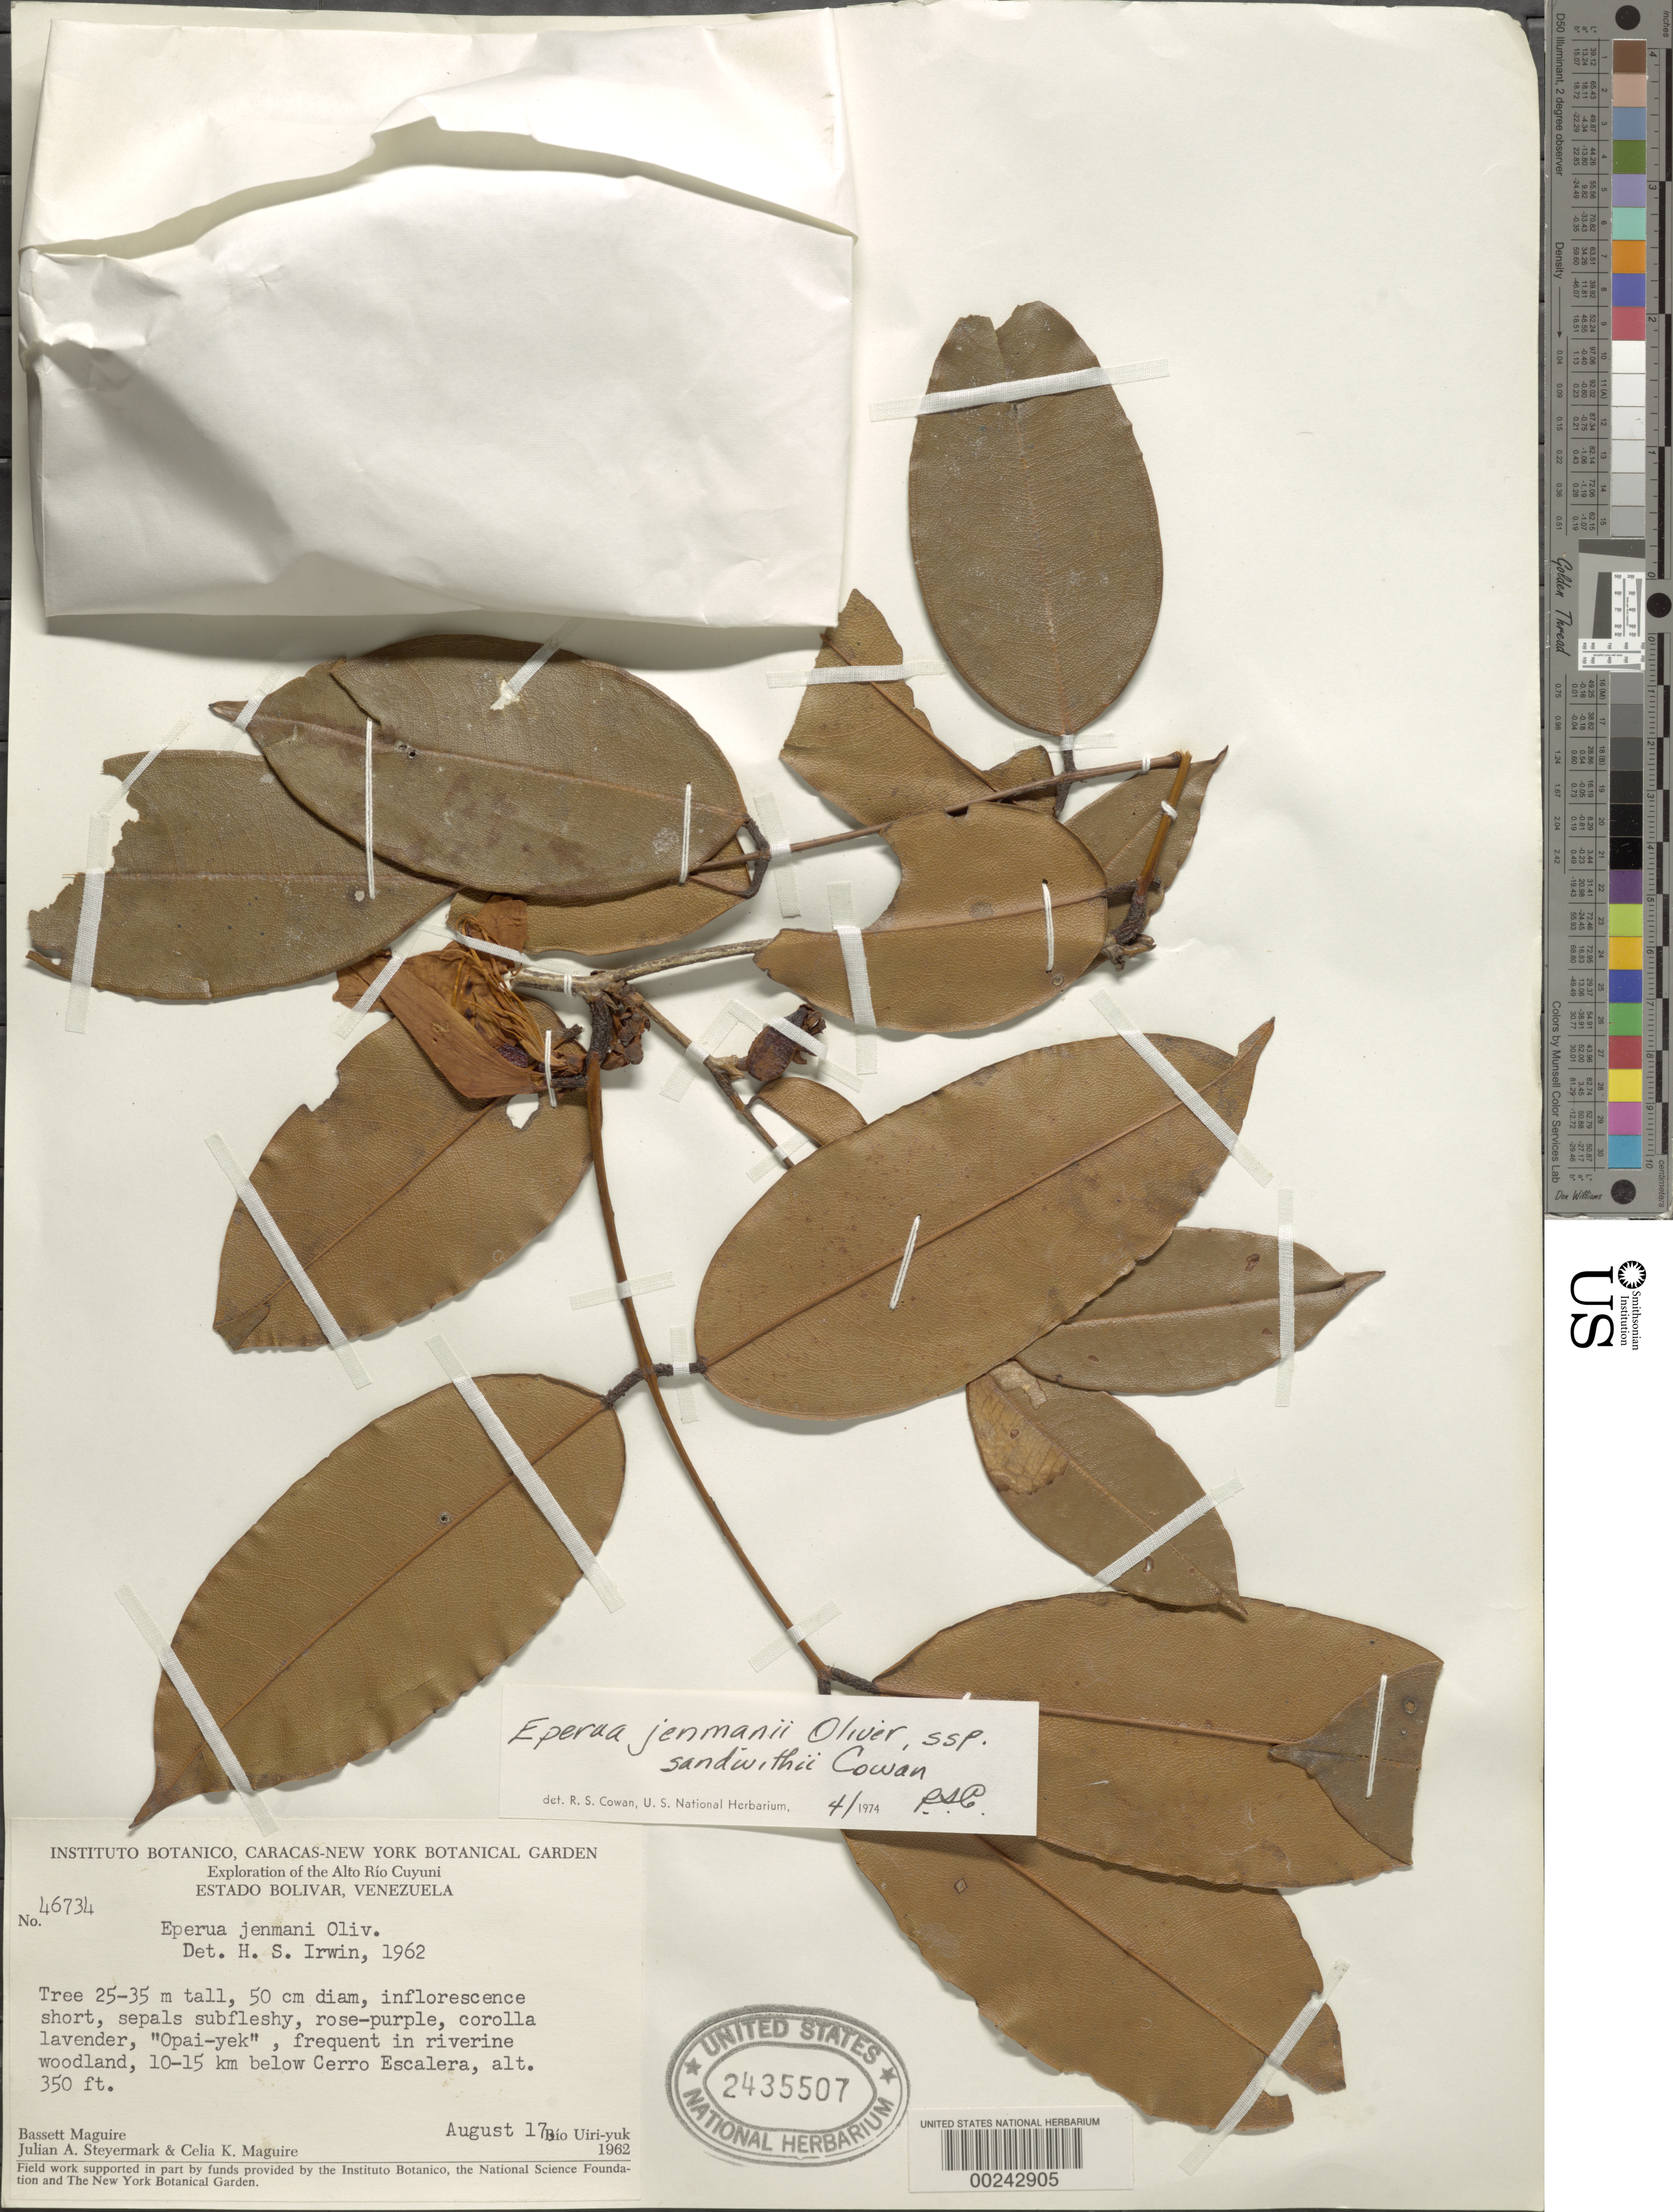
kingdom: Plantae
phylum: Tracheophyta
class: Magnoliopsida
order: Fabales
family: Fabaceae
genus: Eperua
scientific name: Eperua jenmanii subsp. sandwithii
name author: R.S. Cowan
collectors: B. Maguire, J. Steyermark & C. K. Maguire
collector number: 46734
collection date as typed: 17 Aug 1962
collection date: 1962-08-17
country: Venezuela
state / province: Bolivar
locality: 10-15 km below cerro escalera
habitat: Riverine woodland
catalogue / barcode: US 2435507